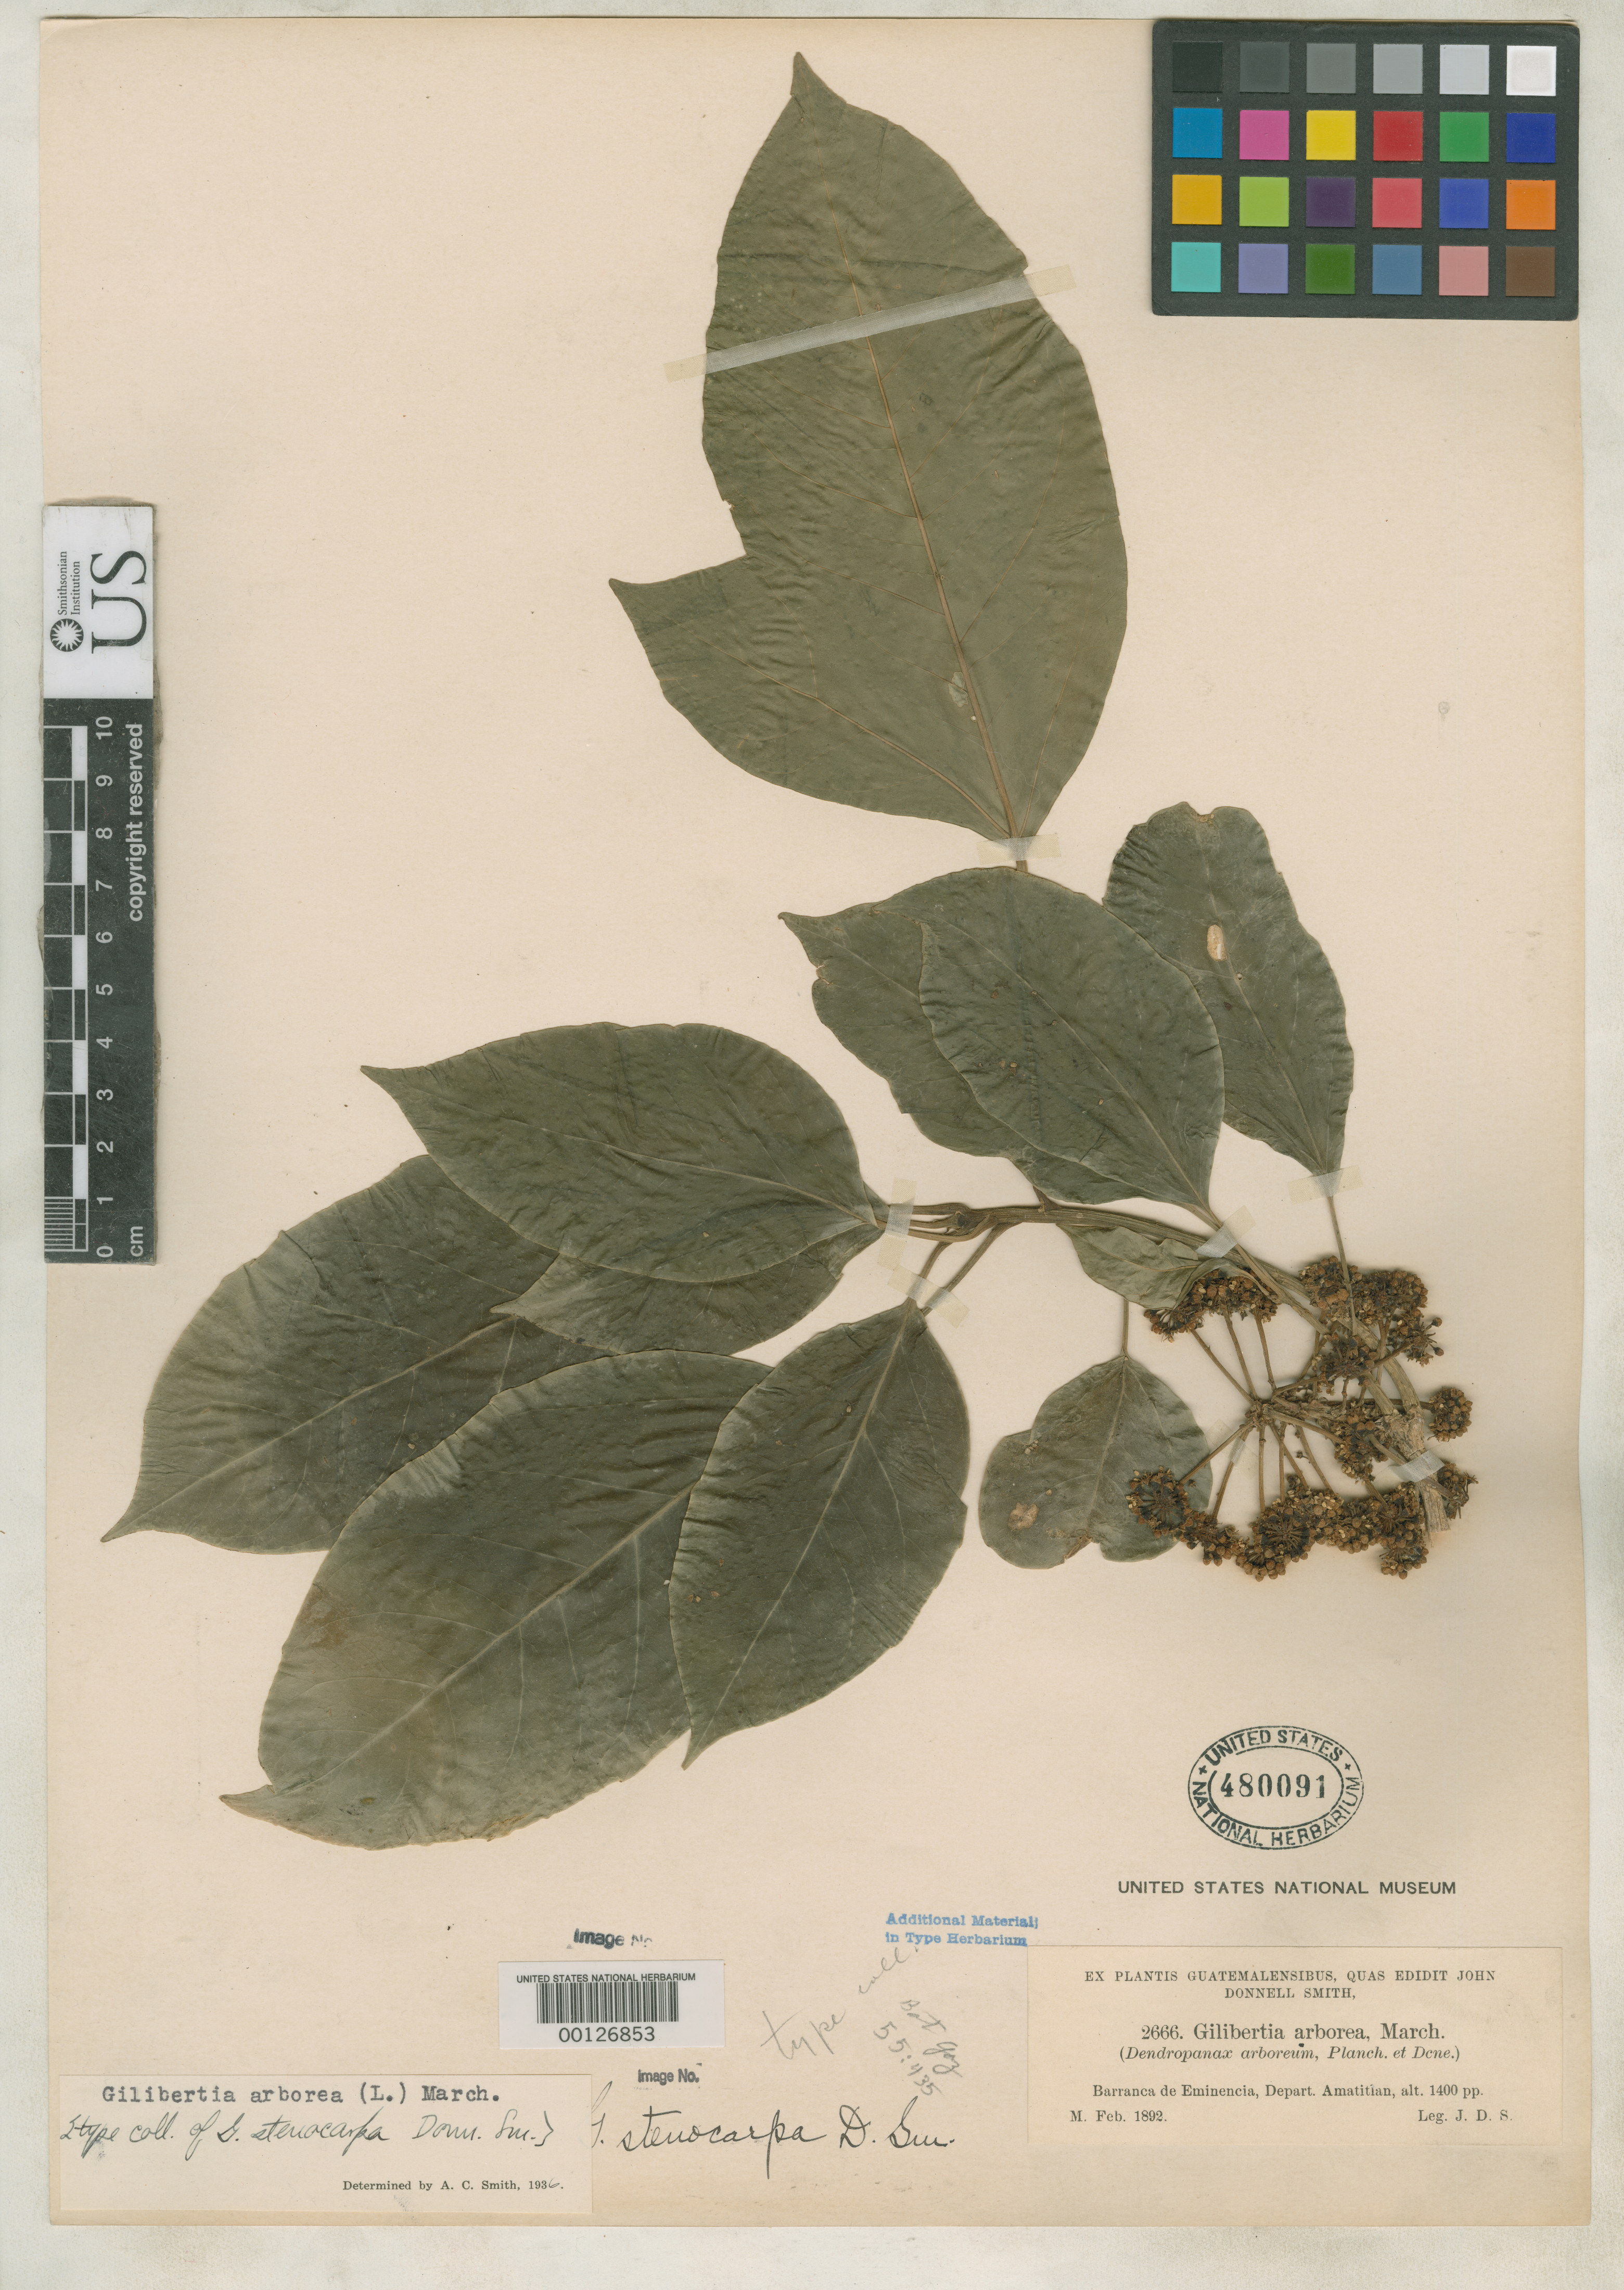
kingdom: Plantae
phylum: Tracheophyta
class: Magnoliopsida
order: Apiales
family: Araliaceae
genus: Gilibertia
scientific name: Gilibertia stenocarpa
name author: Donn. Sm.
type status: Syntype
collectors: J. Donnell Smith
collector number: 2666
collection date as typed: Feb 1892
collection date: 1892-02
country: Guatemala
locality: Amatitlán, Barranca de Eminencia.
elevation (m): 427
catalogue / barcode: US 480091